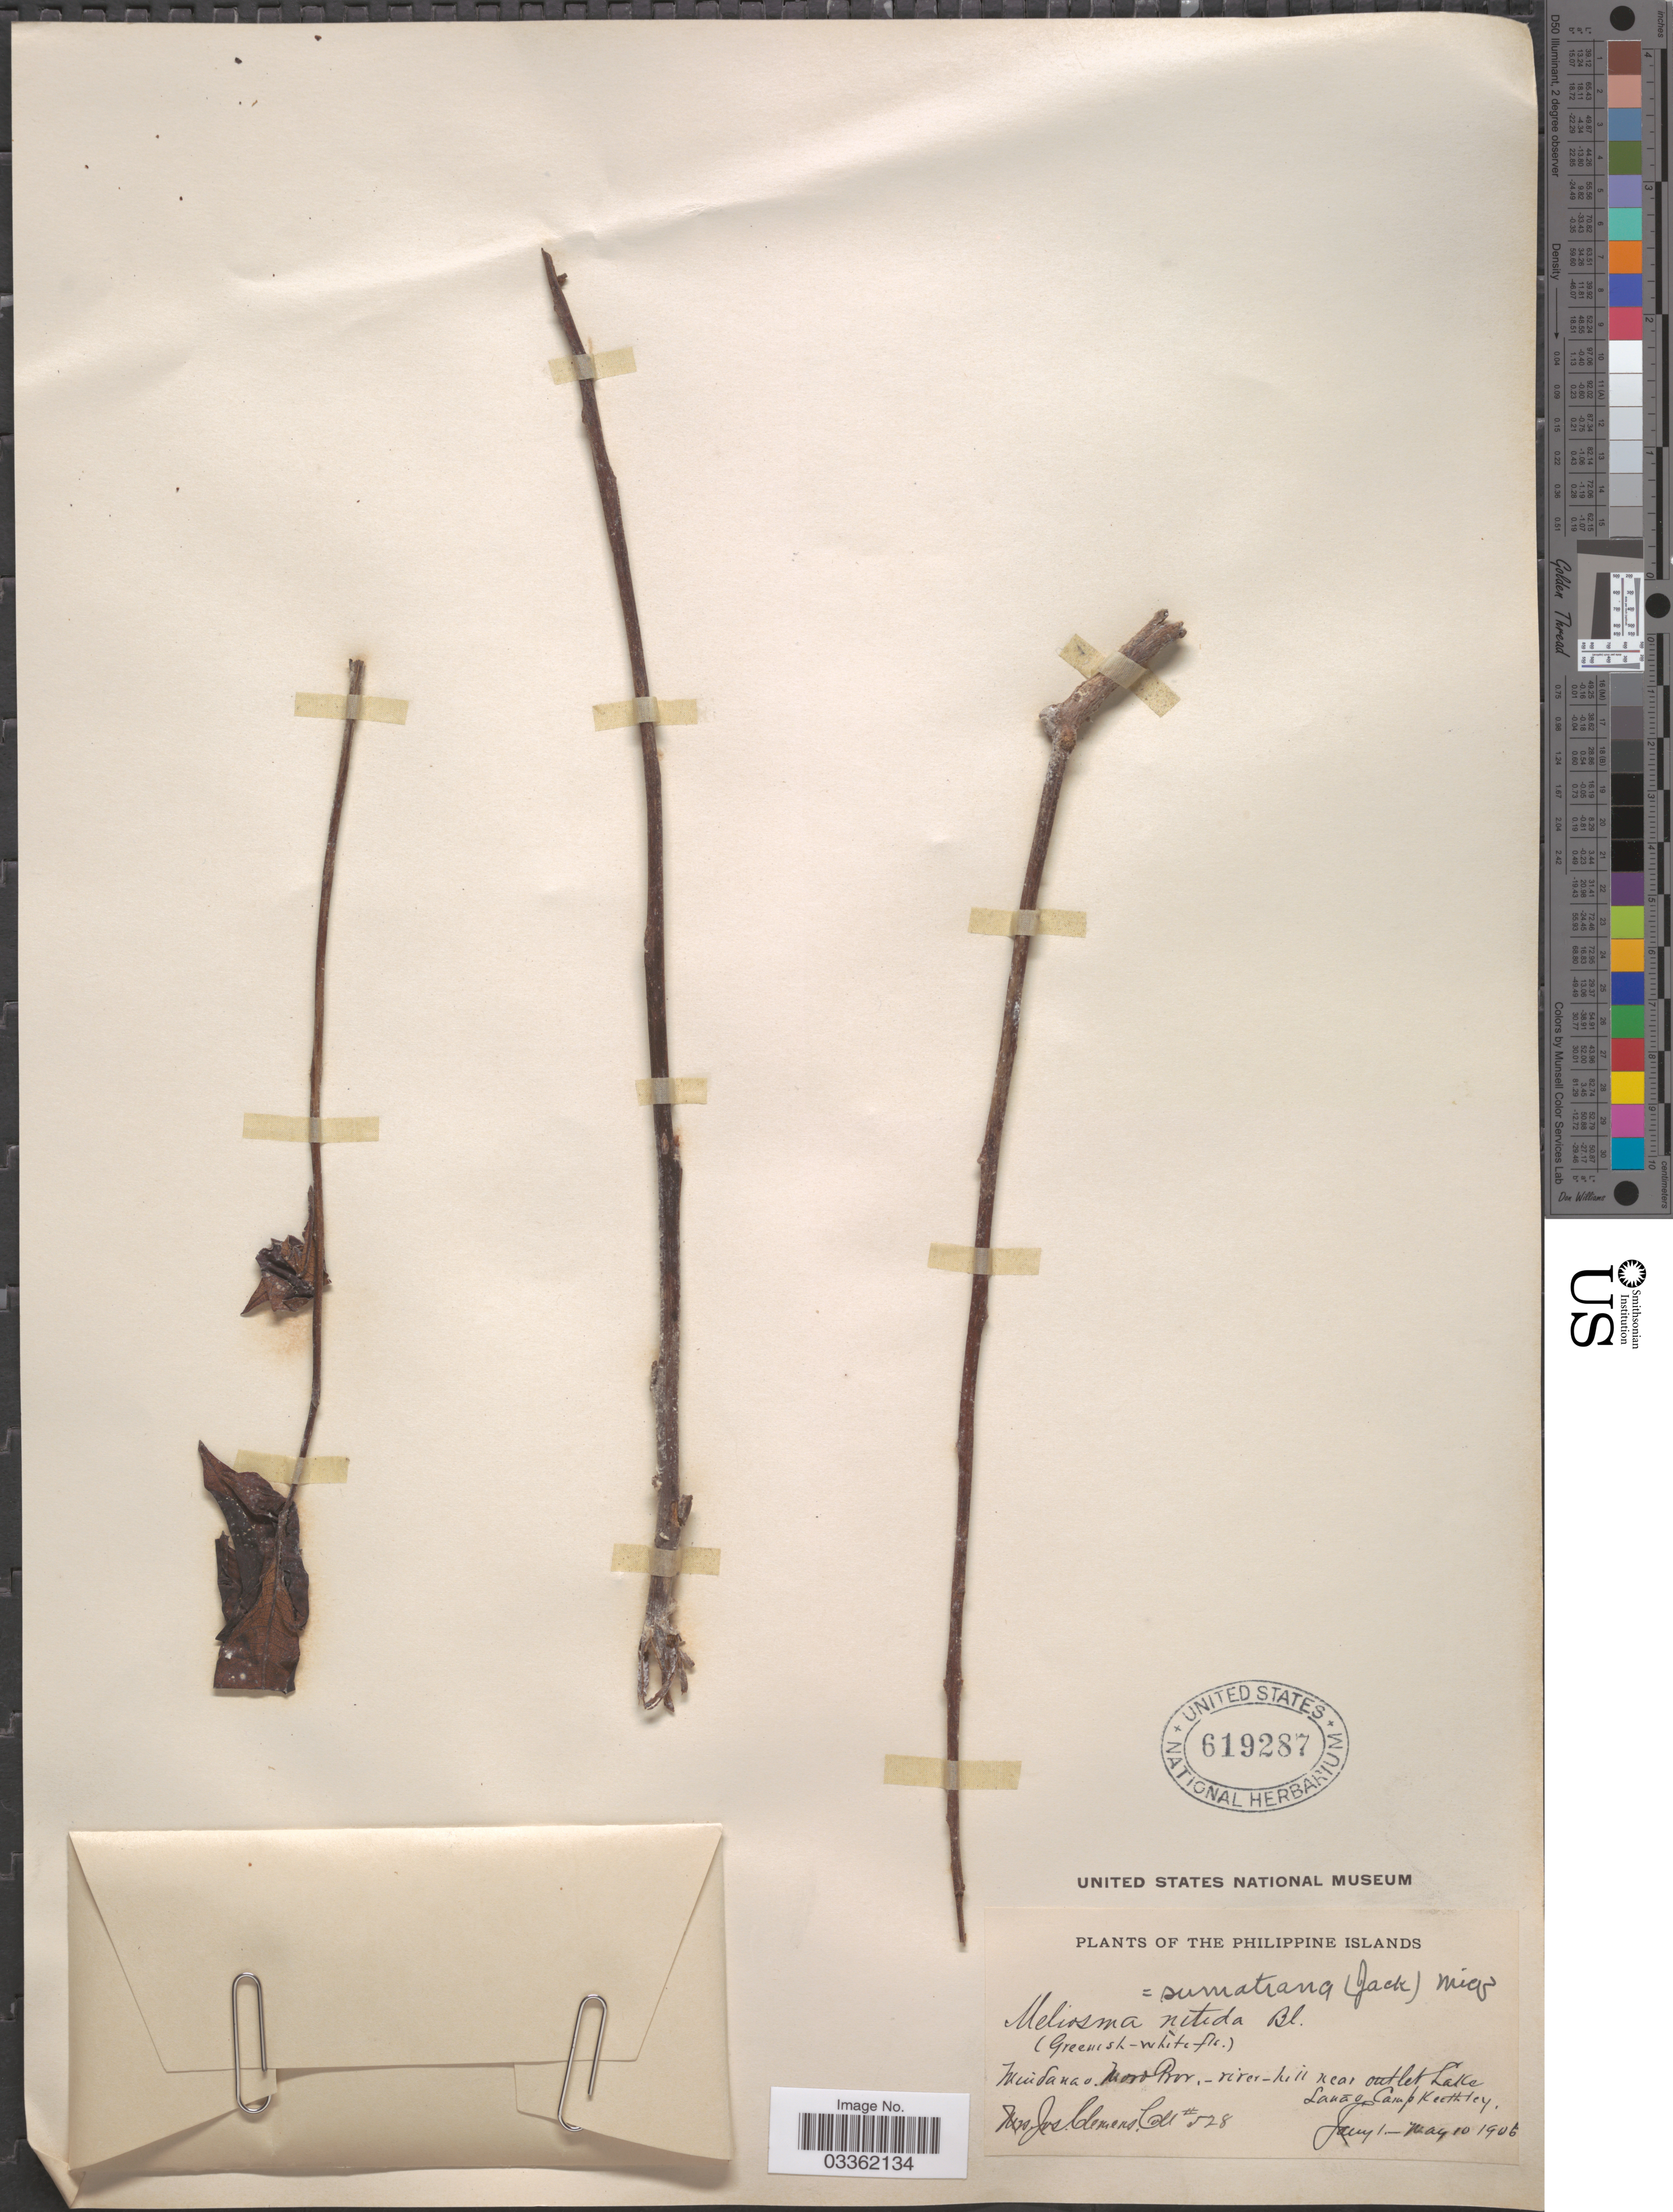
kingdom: Plantae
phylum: Tracheophyta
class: Magnoliopsida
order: Proteales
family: Sabiaceae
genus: Meliosma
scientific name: Meliosma sumatrana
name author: (Jack) Walp.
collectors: J. Clemens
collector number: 528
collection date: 1906-01-01/1906-05-10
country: Philippines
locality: Mindanao. Moro Prov.- river - hill near outlet Lake Lanāo, Camp Keithley.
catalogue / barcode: US 619287